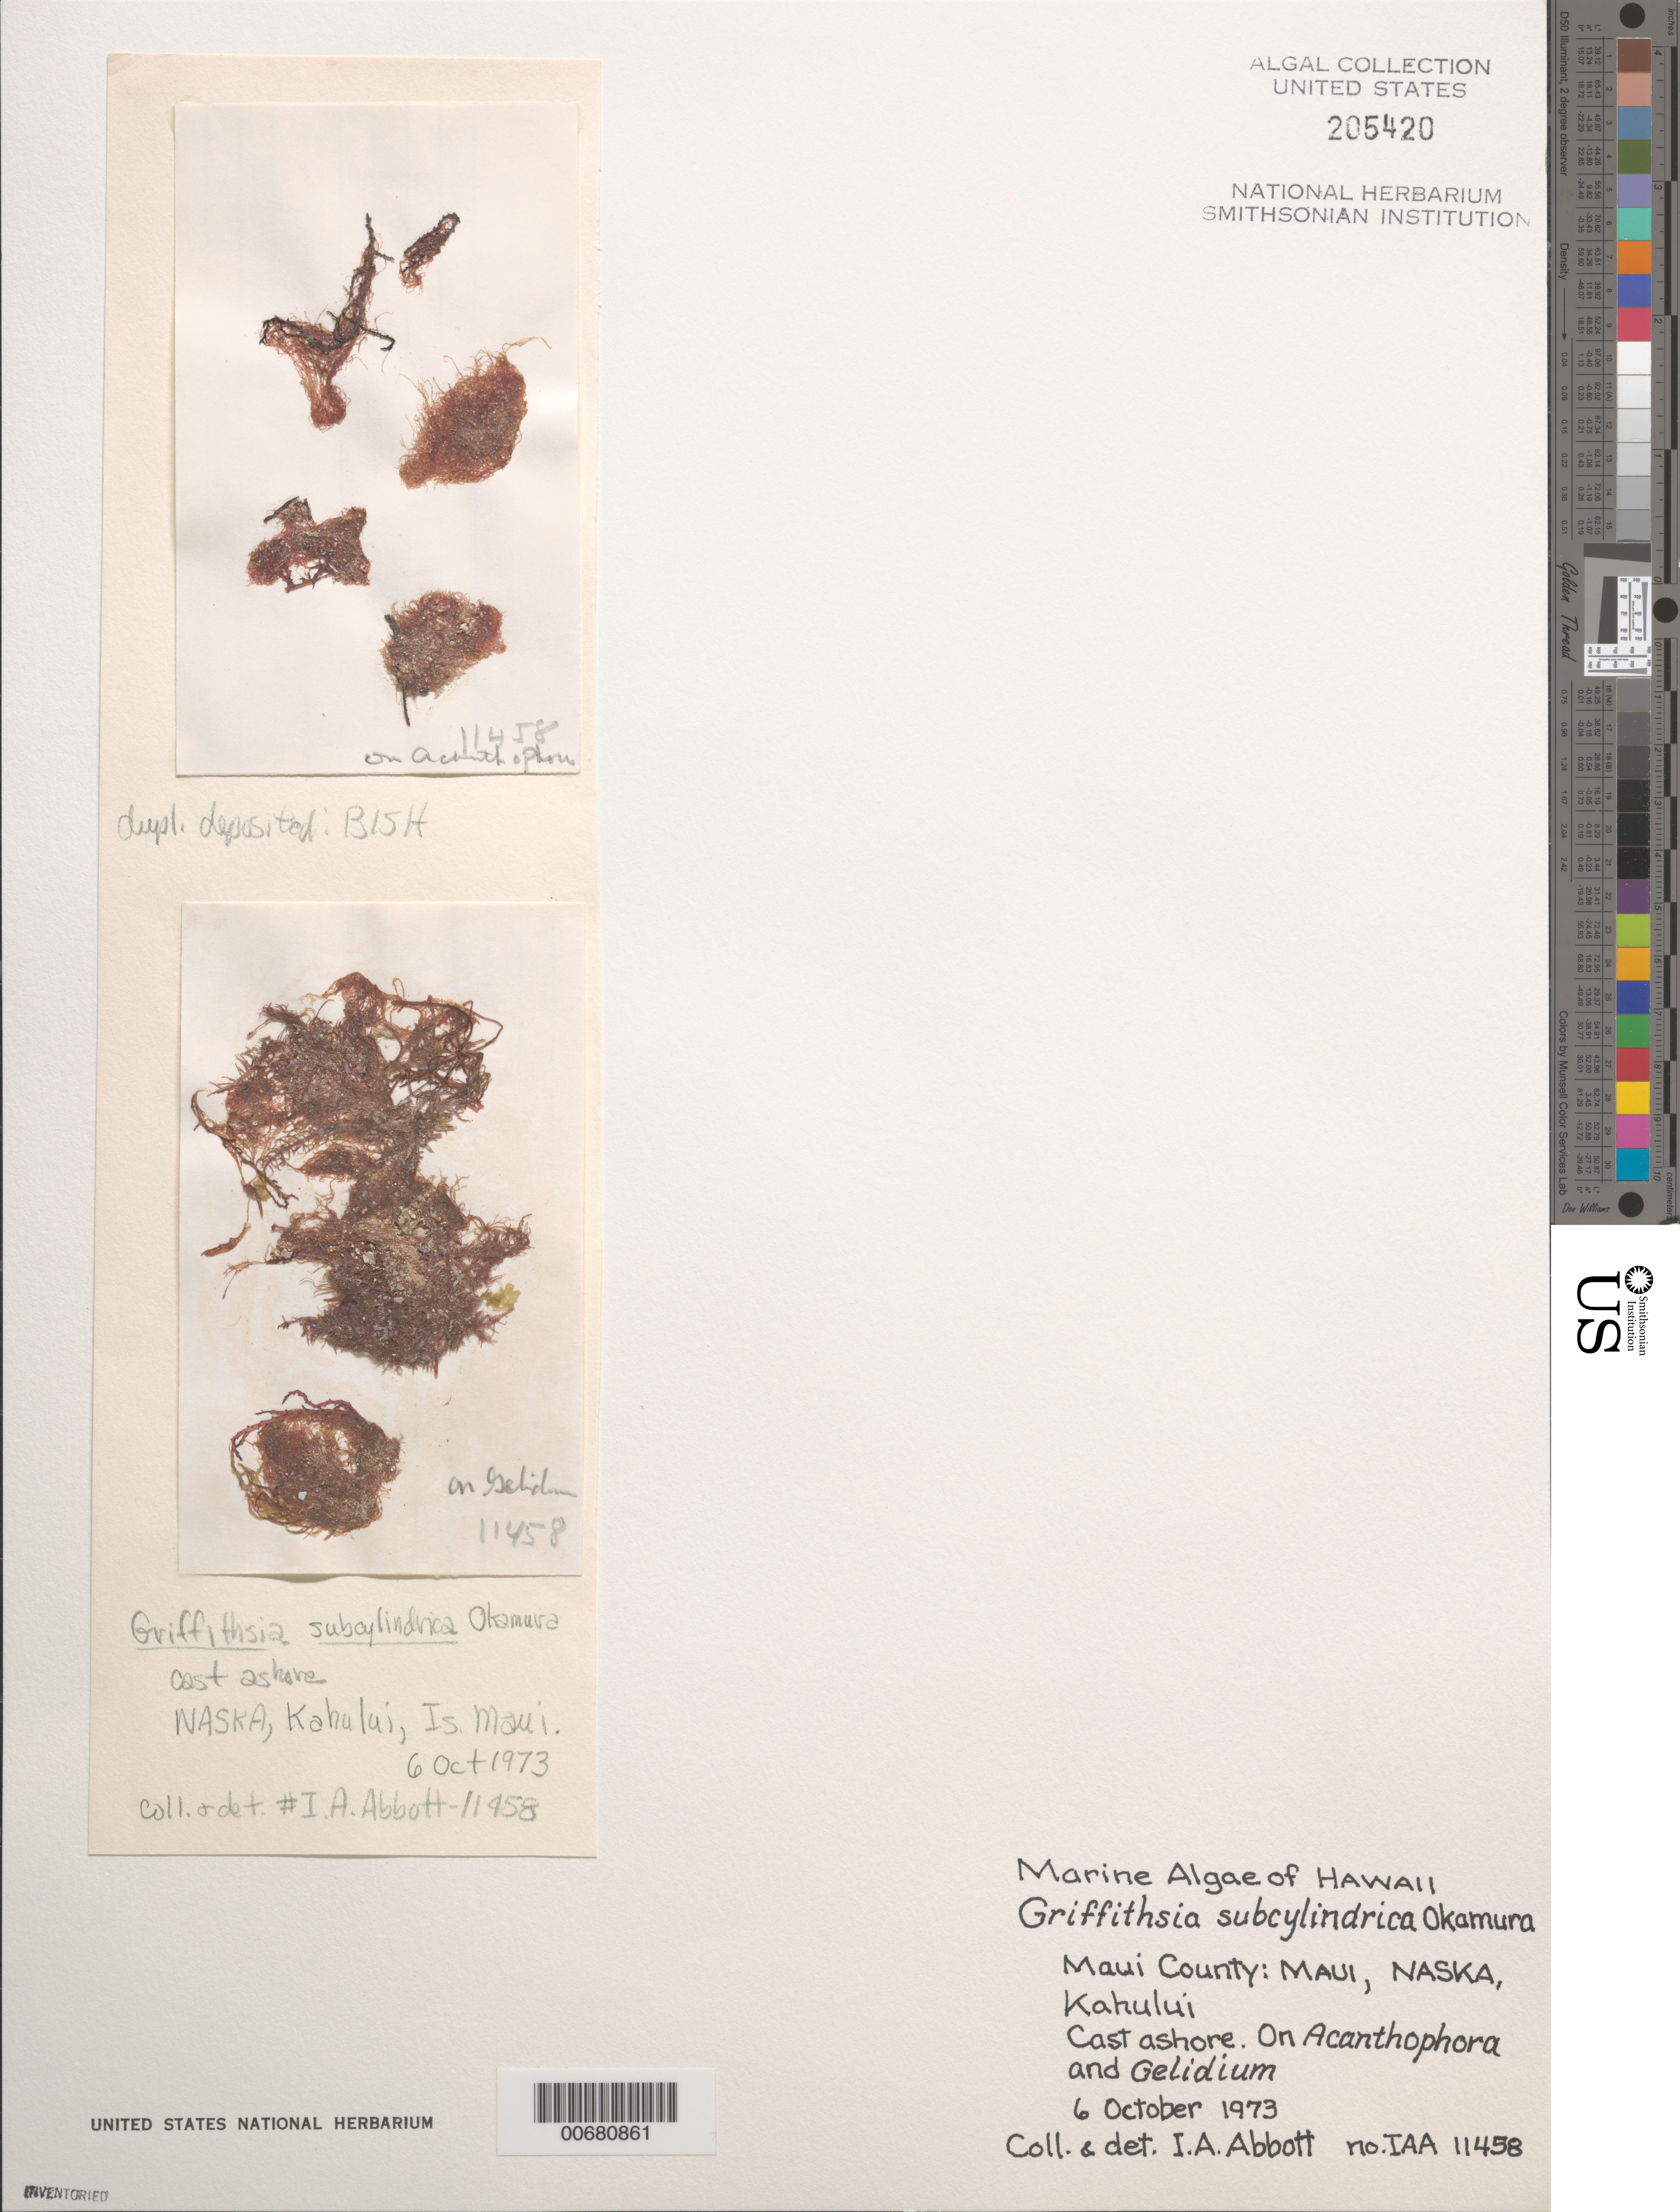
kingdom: Plantae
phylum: Rhodophyta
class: Florideophyceae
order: Ceramiales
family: Wrangeliaceae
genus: Griffithsia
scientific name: Griffithsia subcylindrica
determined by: Abbott, Isabella A.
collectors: I. A. Abbott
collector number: IAA 11458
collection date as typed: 06 Oct 1973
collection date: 1973-10-06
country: United States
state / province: Hawaii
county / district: Maui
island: Maui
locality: Kahului, NASKA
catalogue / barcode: US 205420